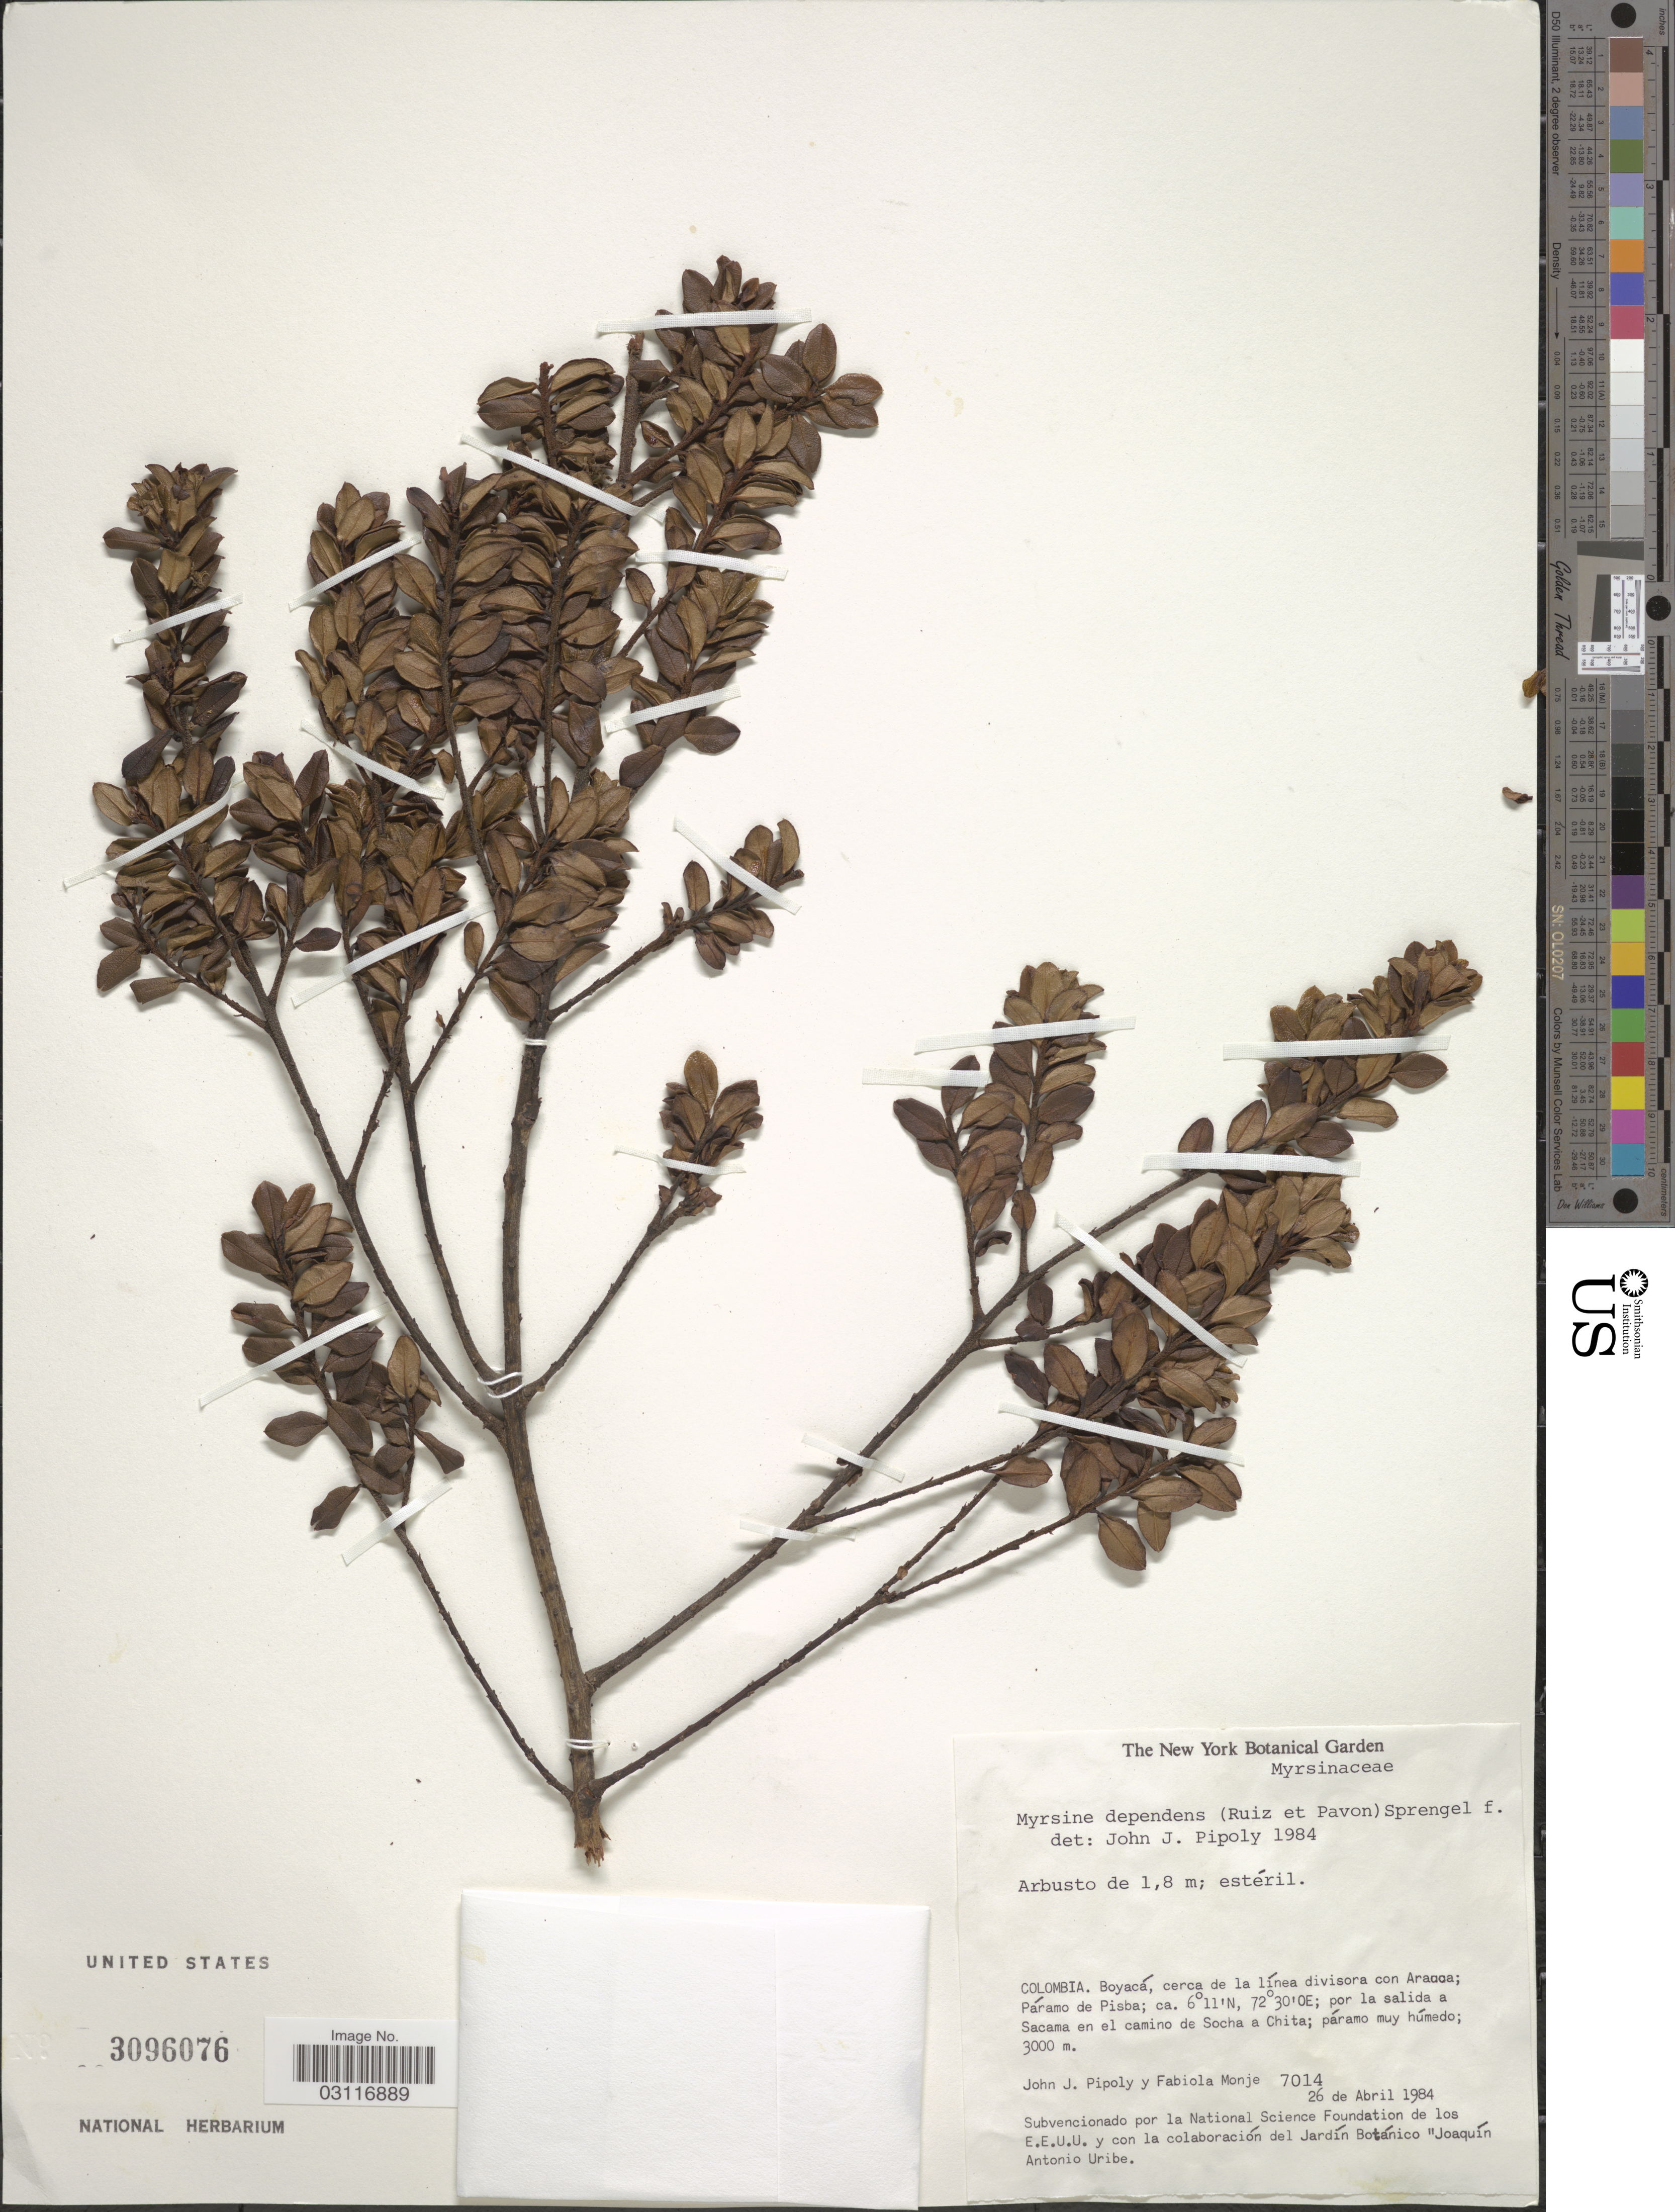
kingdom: Plantae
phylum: Tracheophyta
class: Magnoliopsida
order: Ericales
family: Primulaceae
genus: Myrsine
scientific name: Myrsine dependens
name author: (Ruiz & Pav.) Spreng.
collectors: J. J. Pipoly & F. Monje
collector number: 7014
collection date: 1984-04-26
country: Colombia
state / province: Boyacá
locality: Cerca de la línea divisora con Aracca; Páramo de Pisba; por la salida a Sacama en el camino de Socha a Chita.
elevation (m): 3000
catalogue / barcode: US 3096076